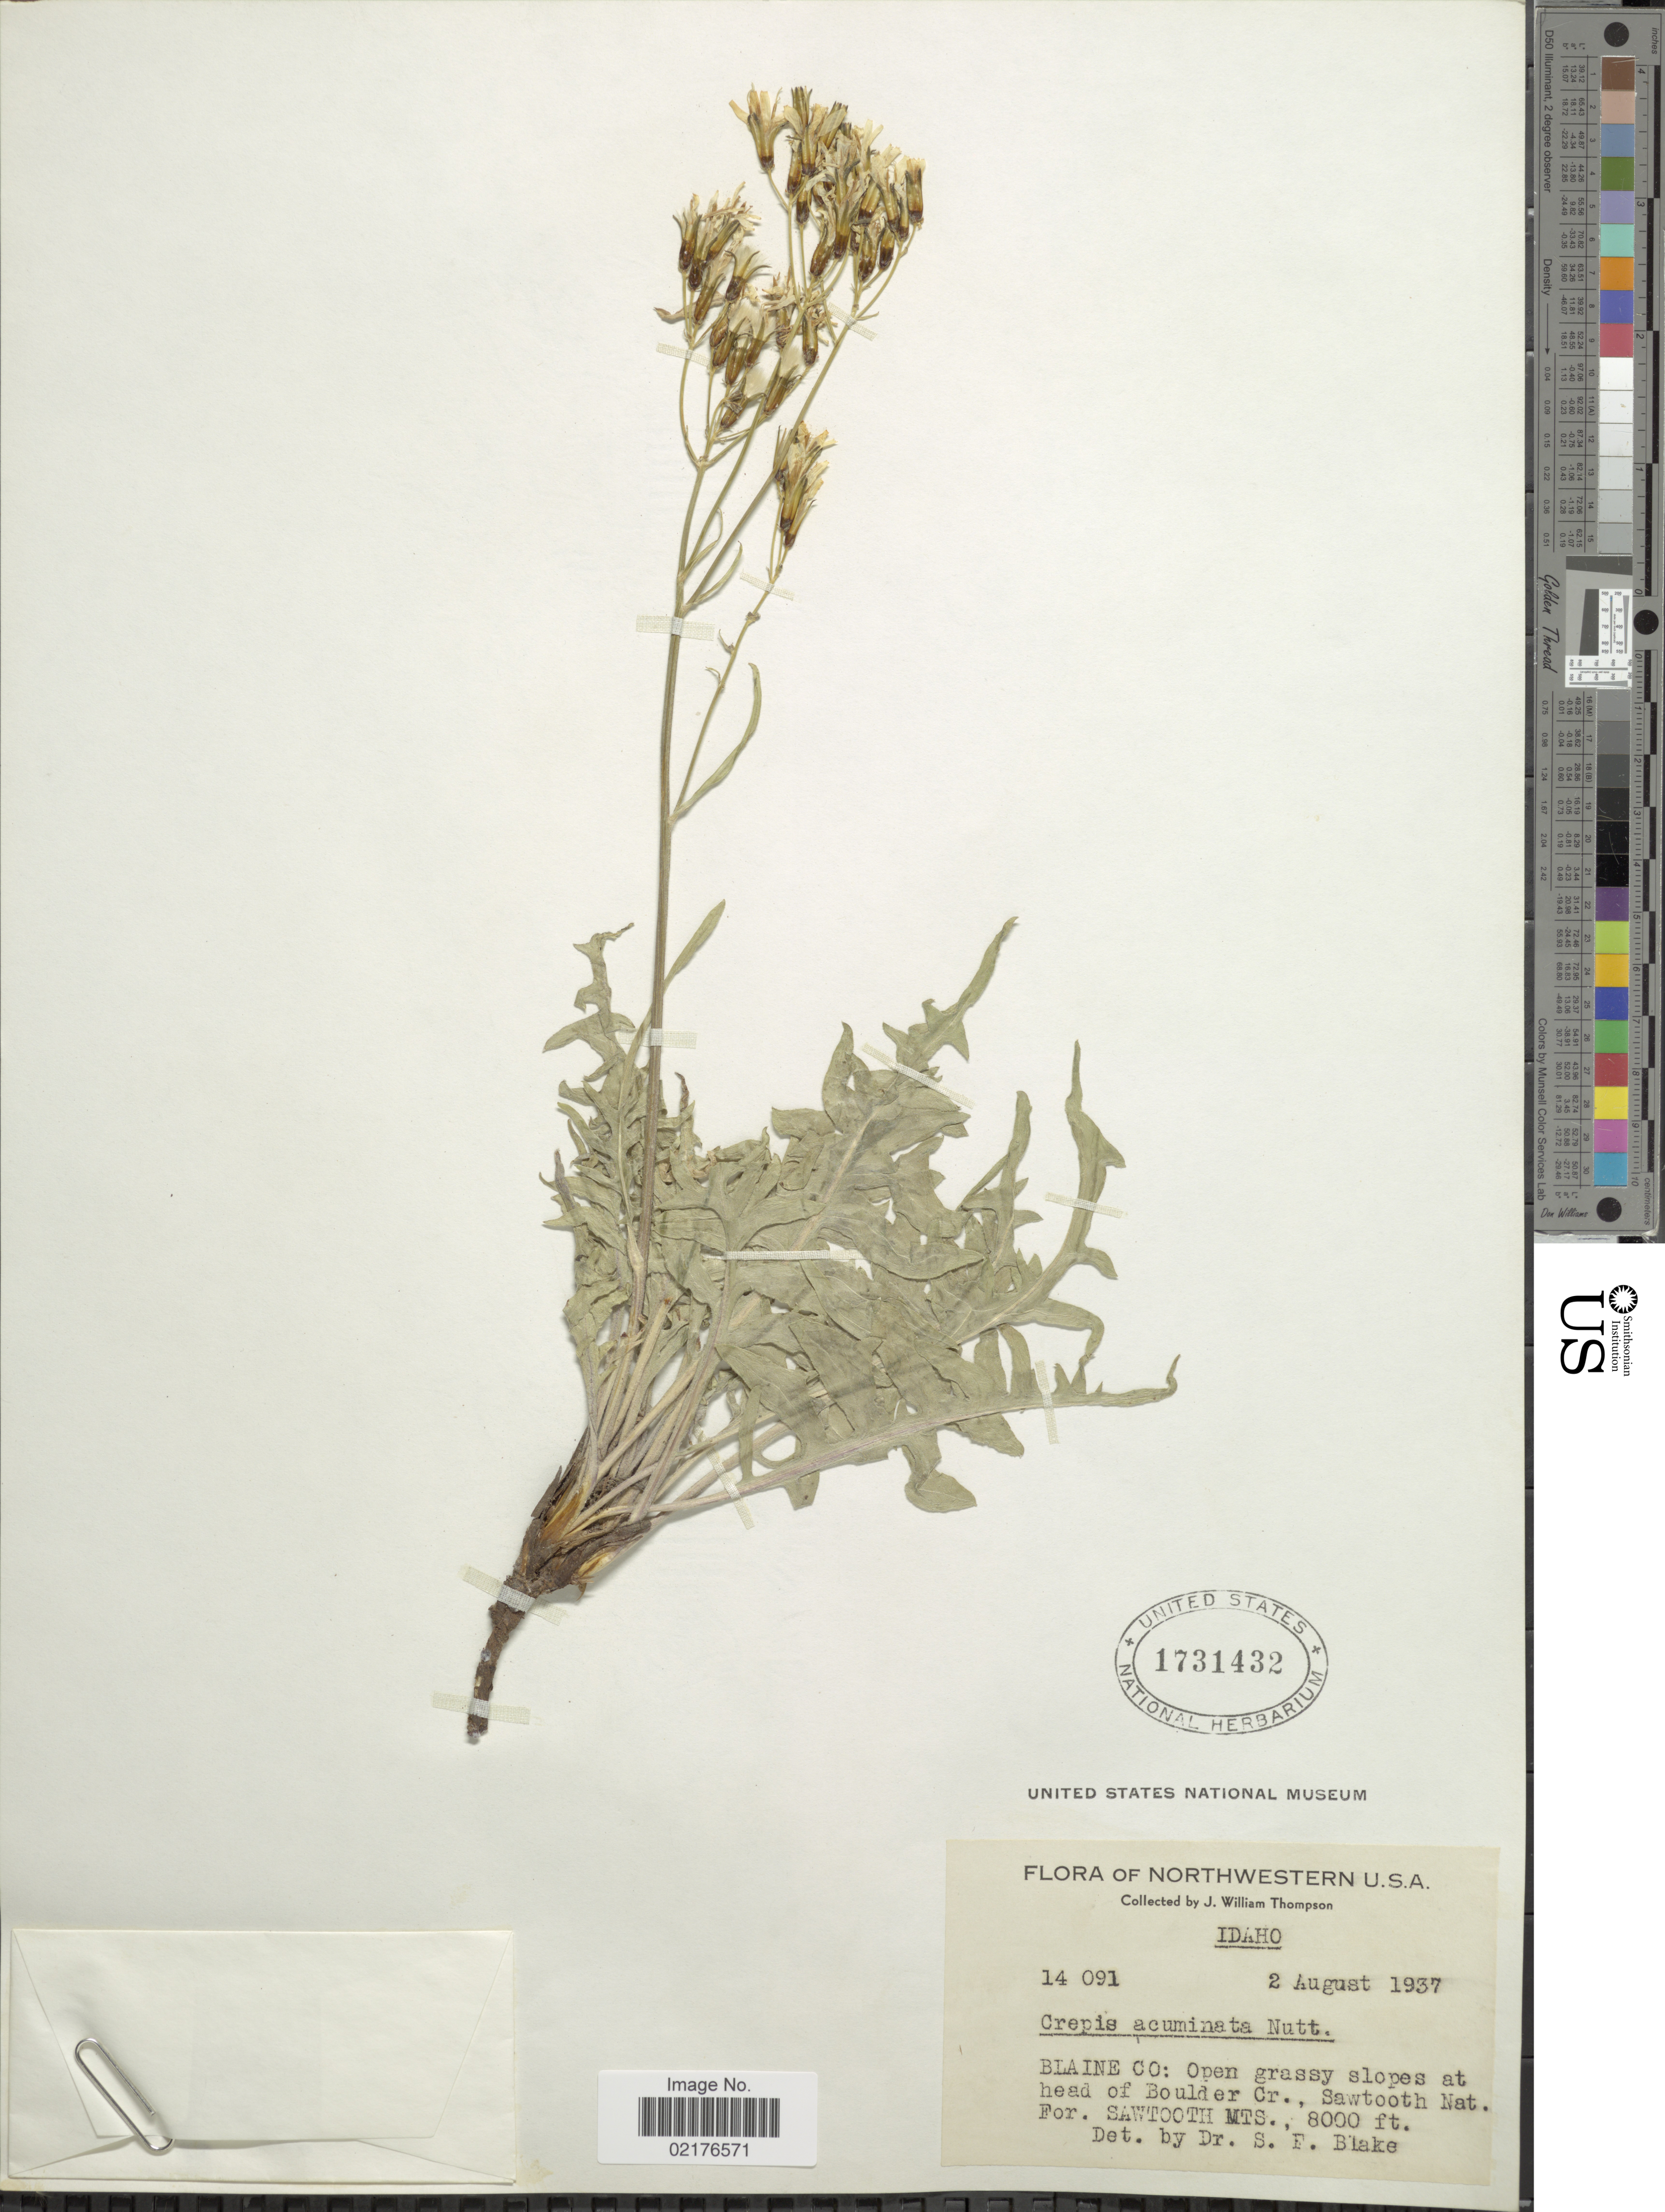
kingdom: Plantae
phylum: Tracheophyta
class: Magnoliopsida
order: Asterales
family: Asteraceae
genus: Crepis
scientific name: Crepis acuminata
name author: Nutt.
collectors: J. W. Thompson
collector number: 014091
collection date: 1937-08-02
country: United States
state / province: Idaho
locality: Northwestern U.S.A., Blaine Co.: Open grassy slopes at head of Boulder Cr., Sawtooth Nat. For. Sawtooth Mts.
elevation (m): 2438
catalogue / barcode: US 1731432